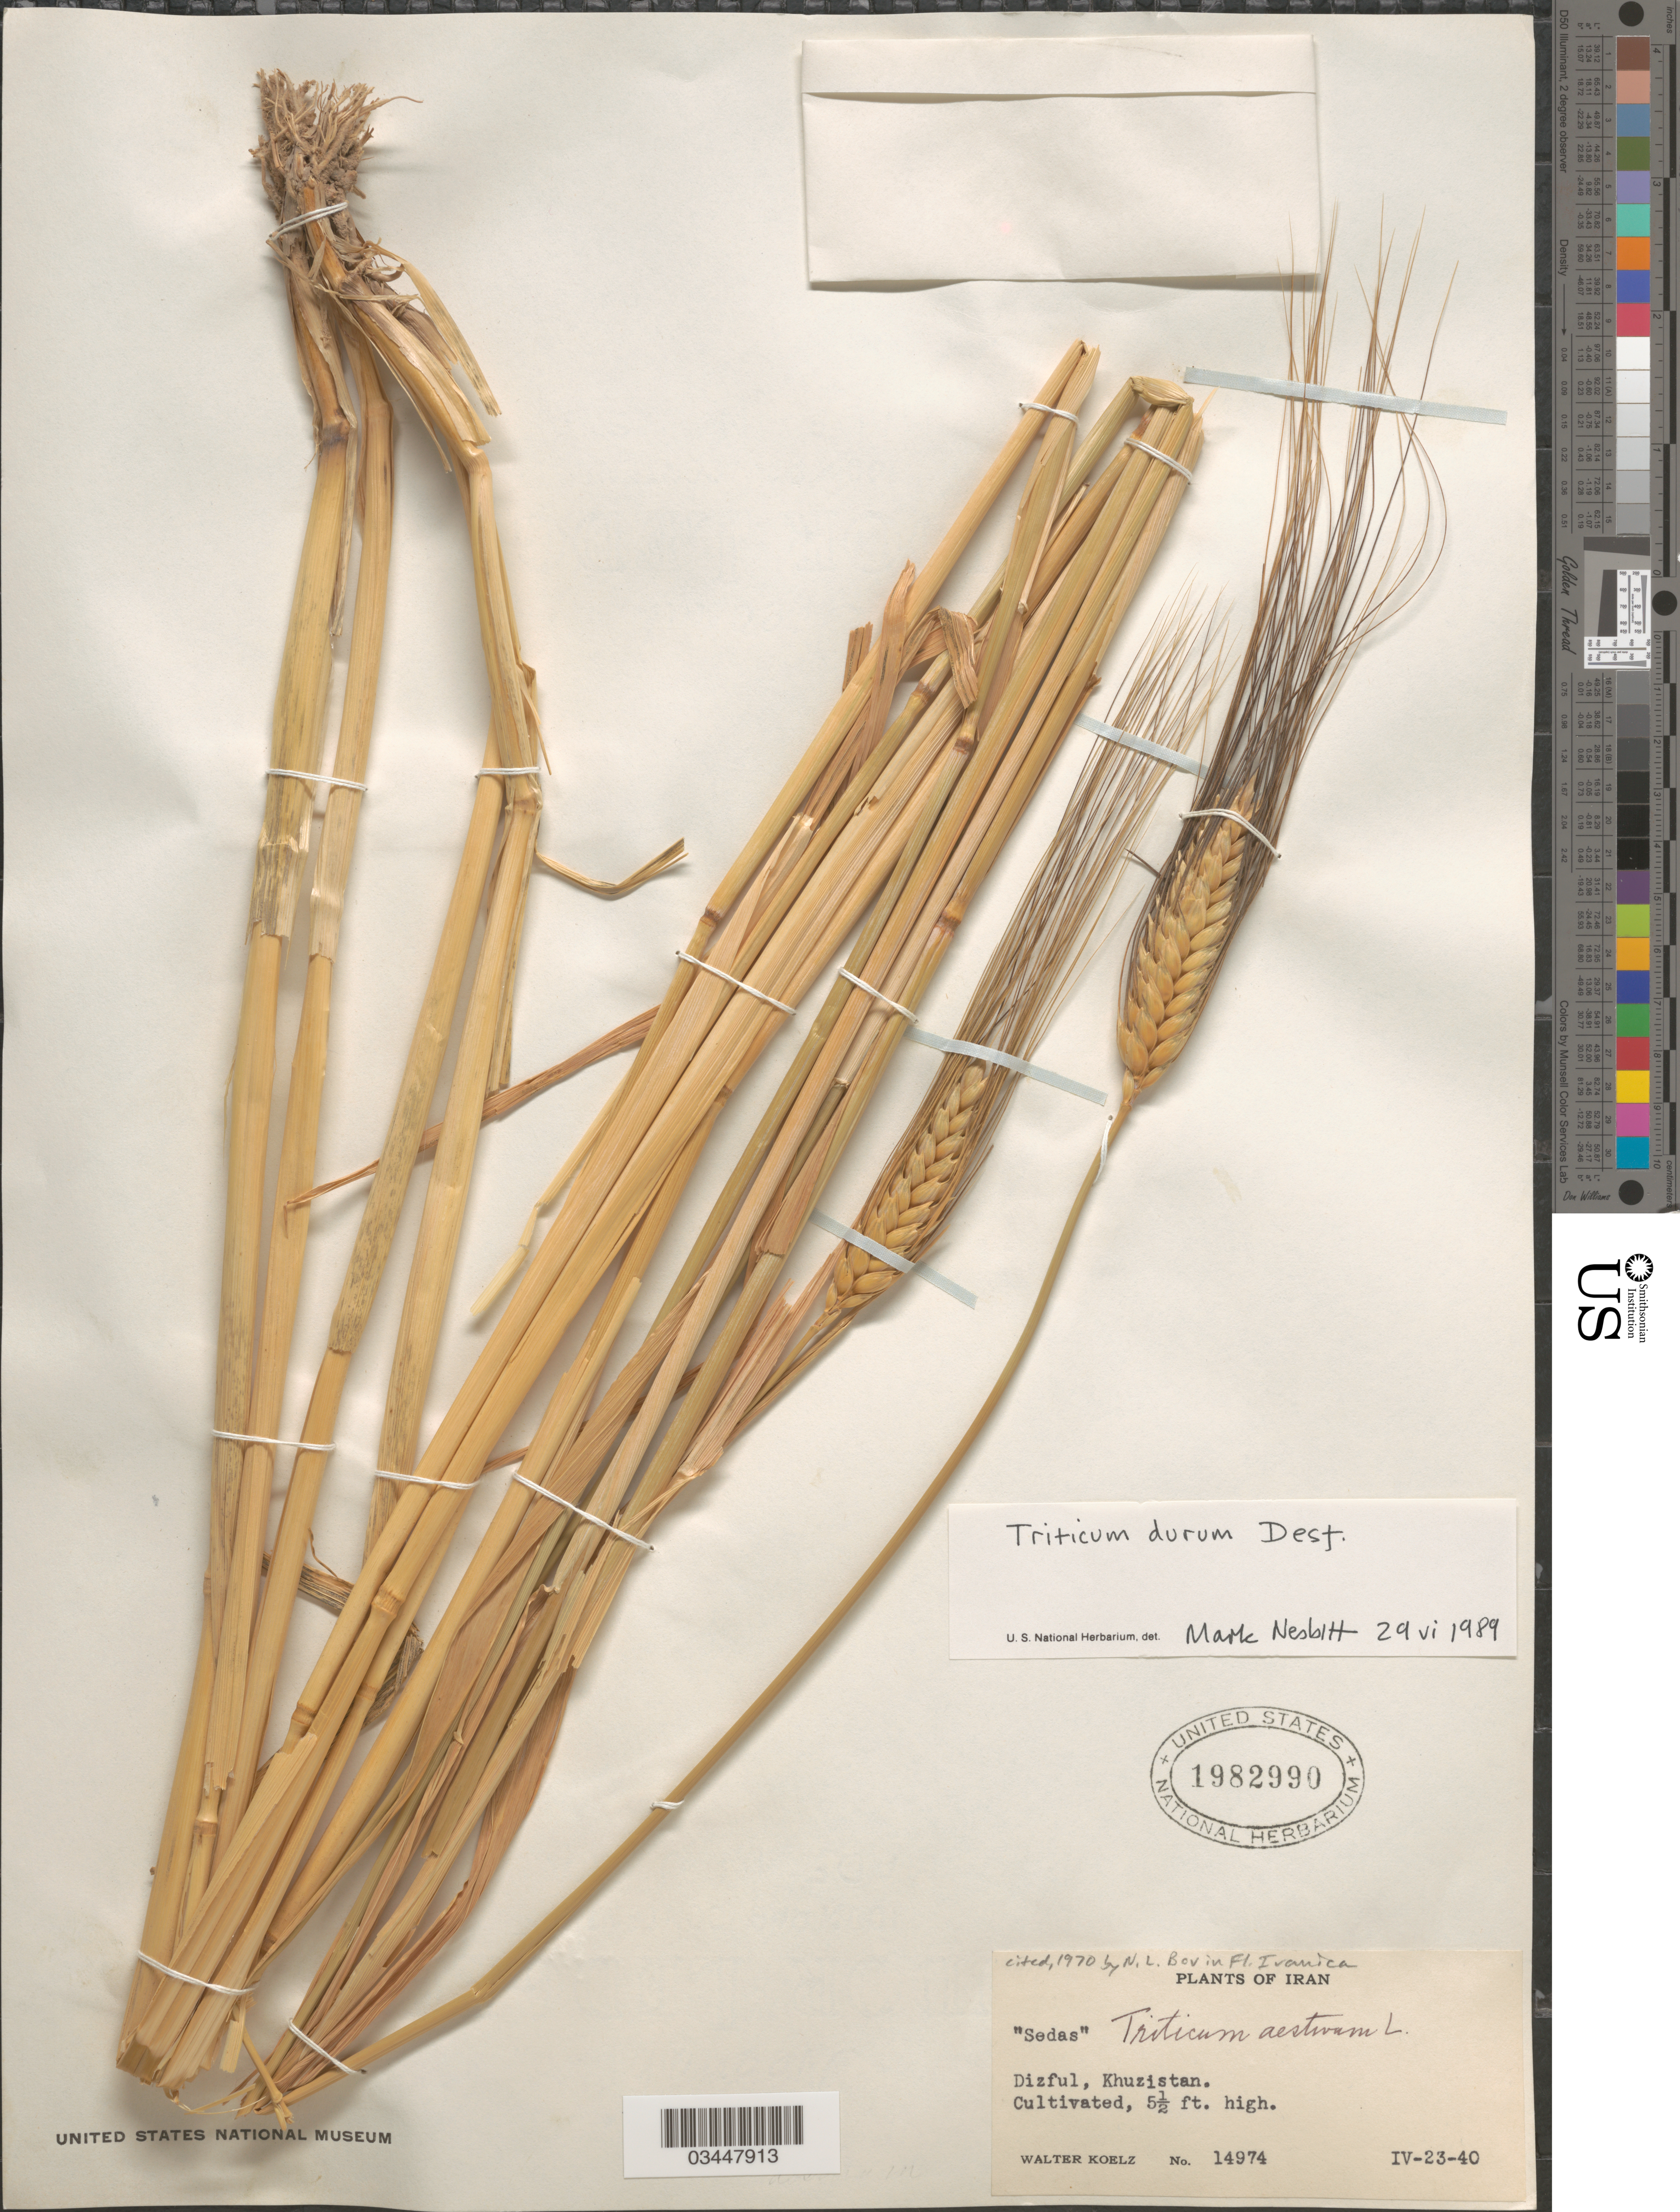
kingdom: Plantae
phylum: Tracheophyta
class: Liliopsida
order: Poales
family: Poaceae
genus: Triticum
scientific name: Triticum durum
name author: Desf.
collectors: W. N. Koelz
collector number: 14974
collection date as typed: Transcribed d/m/y: 23/4/40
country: Iran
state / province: Khuzestan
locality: Dizful, Khuzistan.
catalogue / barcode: US 1982990